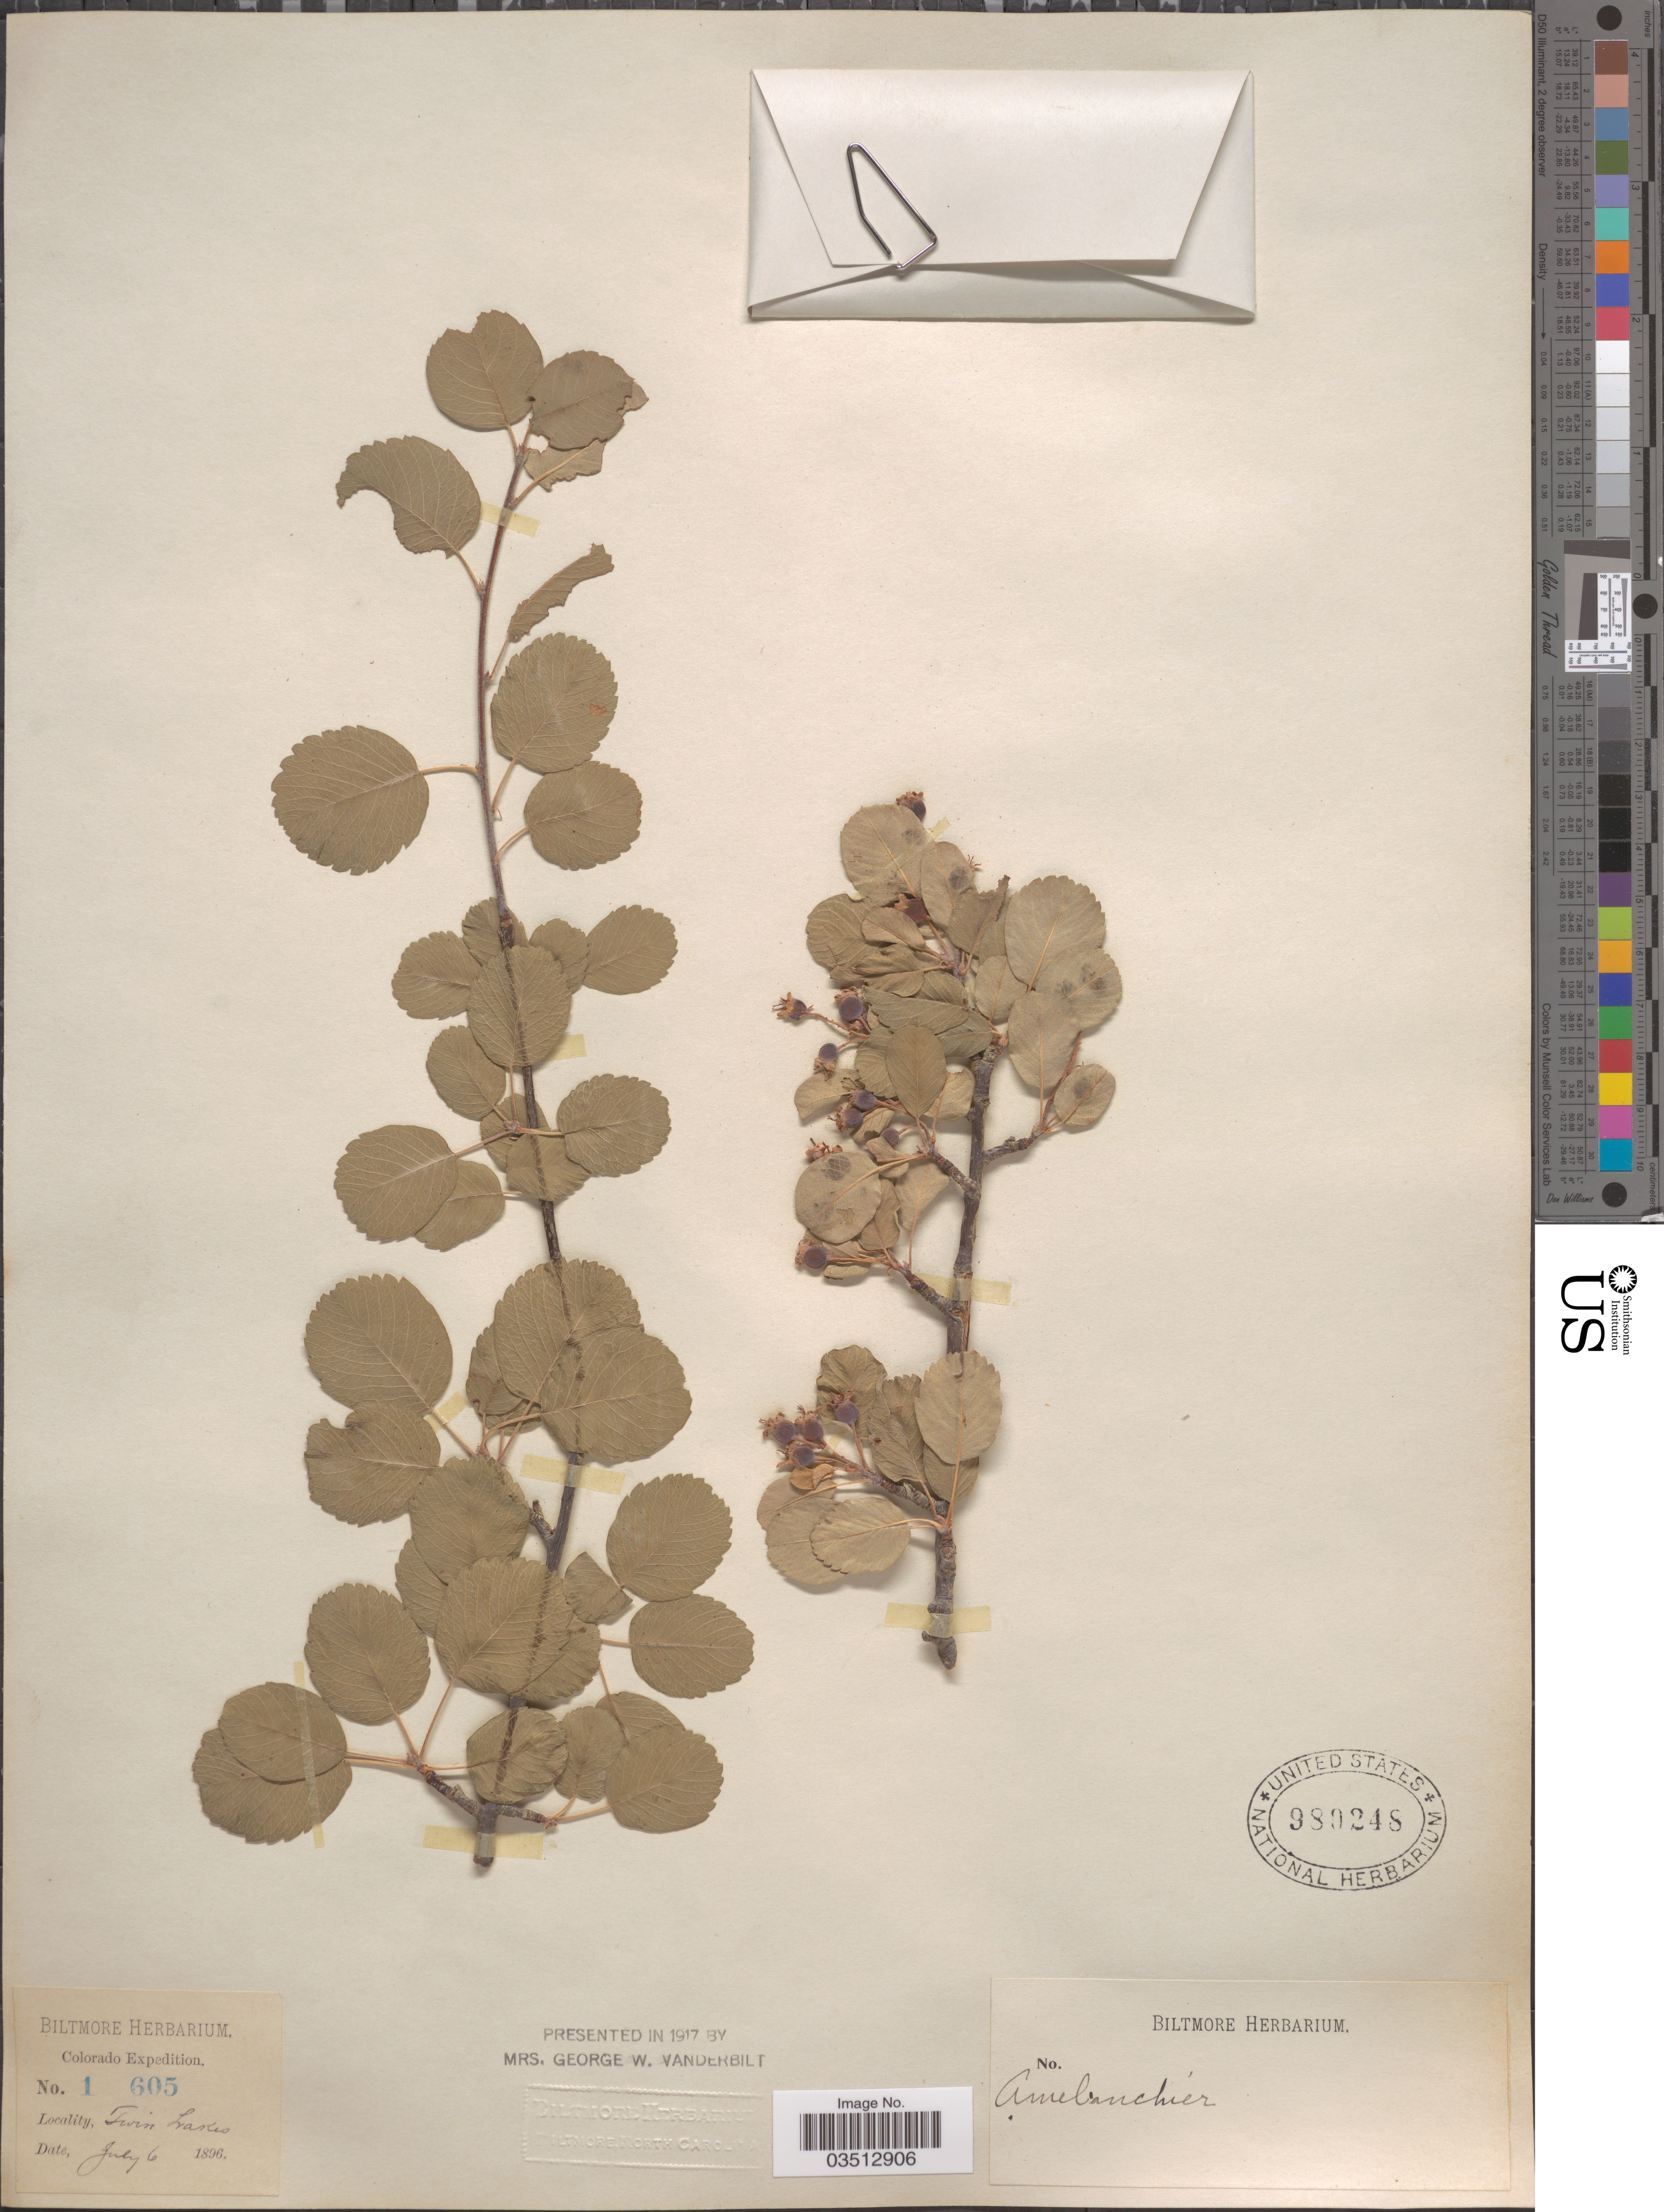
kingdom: Plantae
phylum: Tracheophyta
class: Magnoliopsida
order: Rosales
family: Rosaceae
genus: Amelanchier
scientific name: Amelanchier sp.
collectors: ex herb. Biltmore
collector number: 1605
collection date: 1896-07-06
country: United States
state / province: Colorado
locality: Twin Lakes.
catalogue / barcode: US 980248